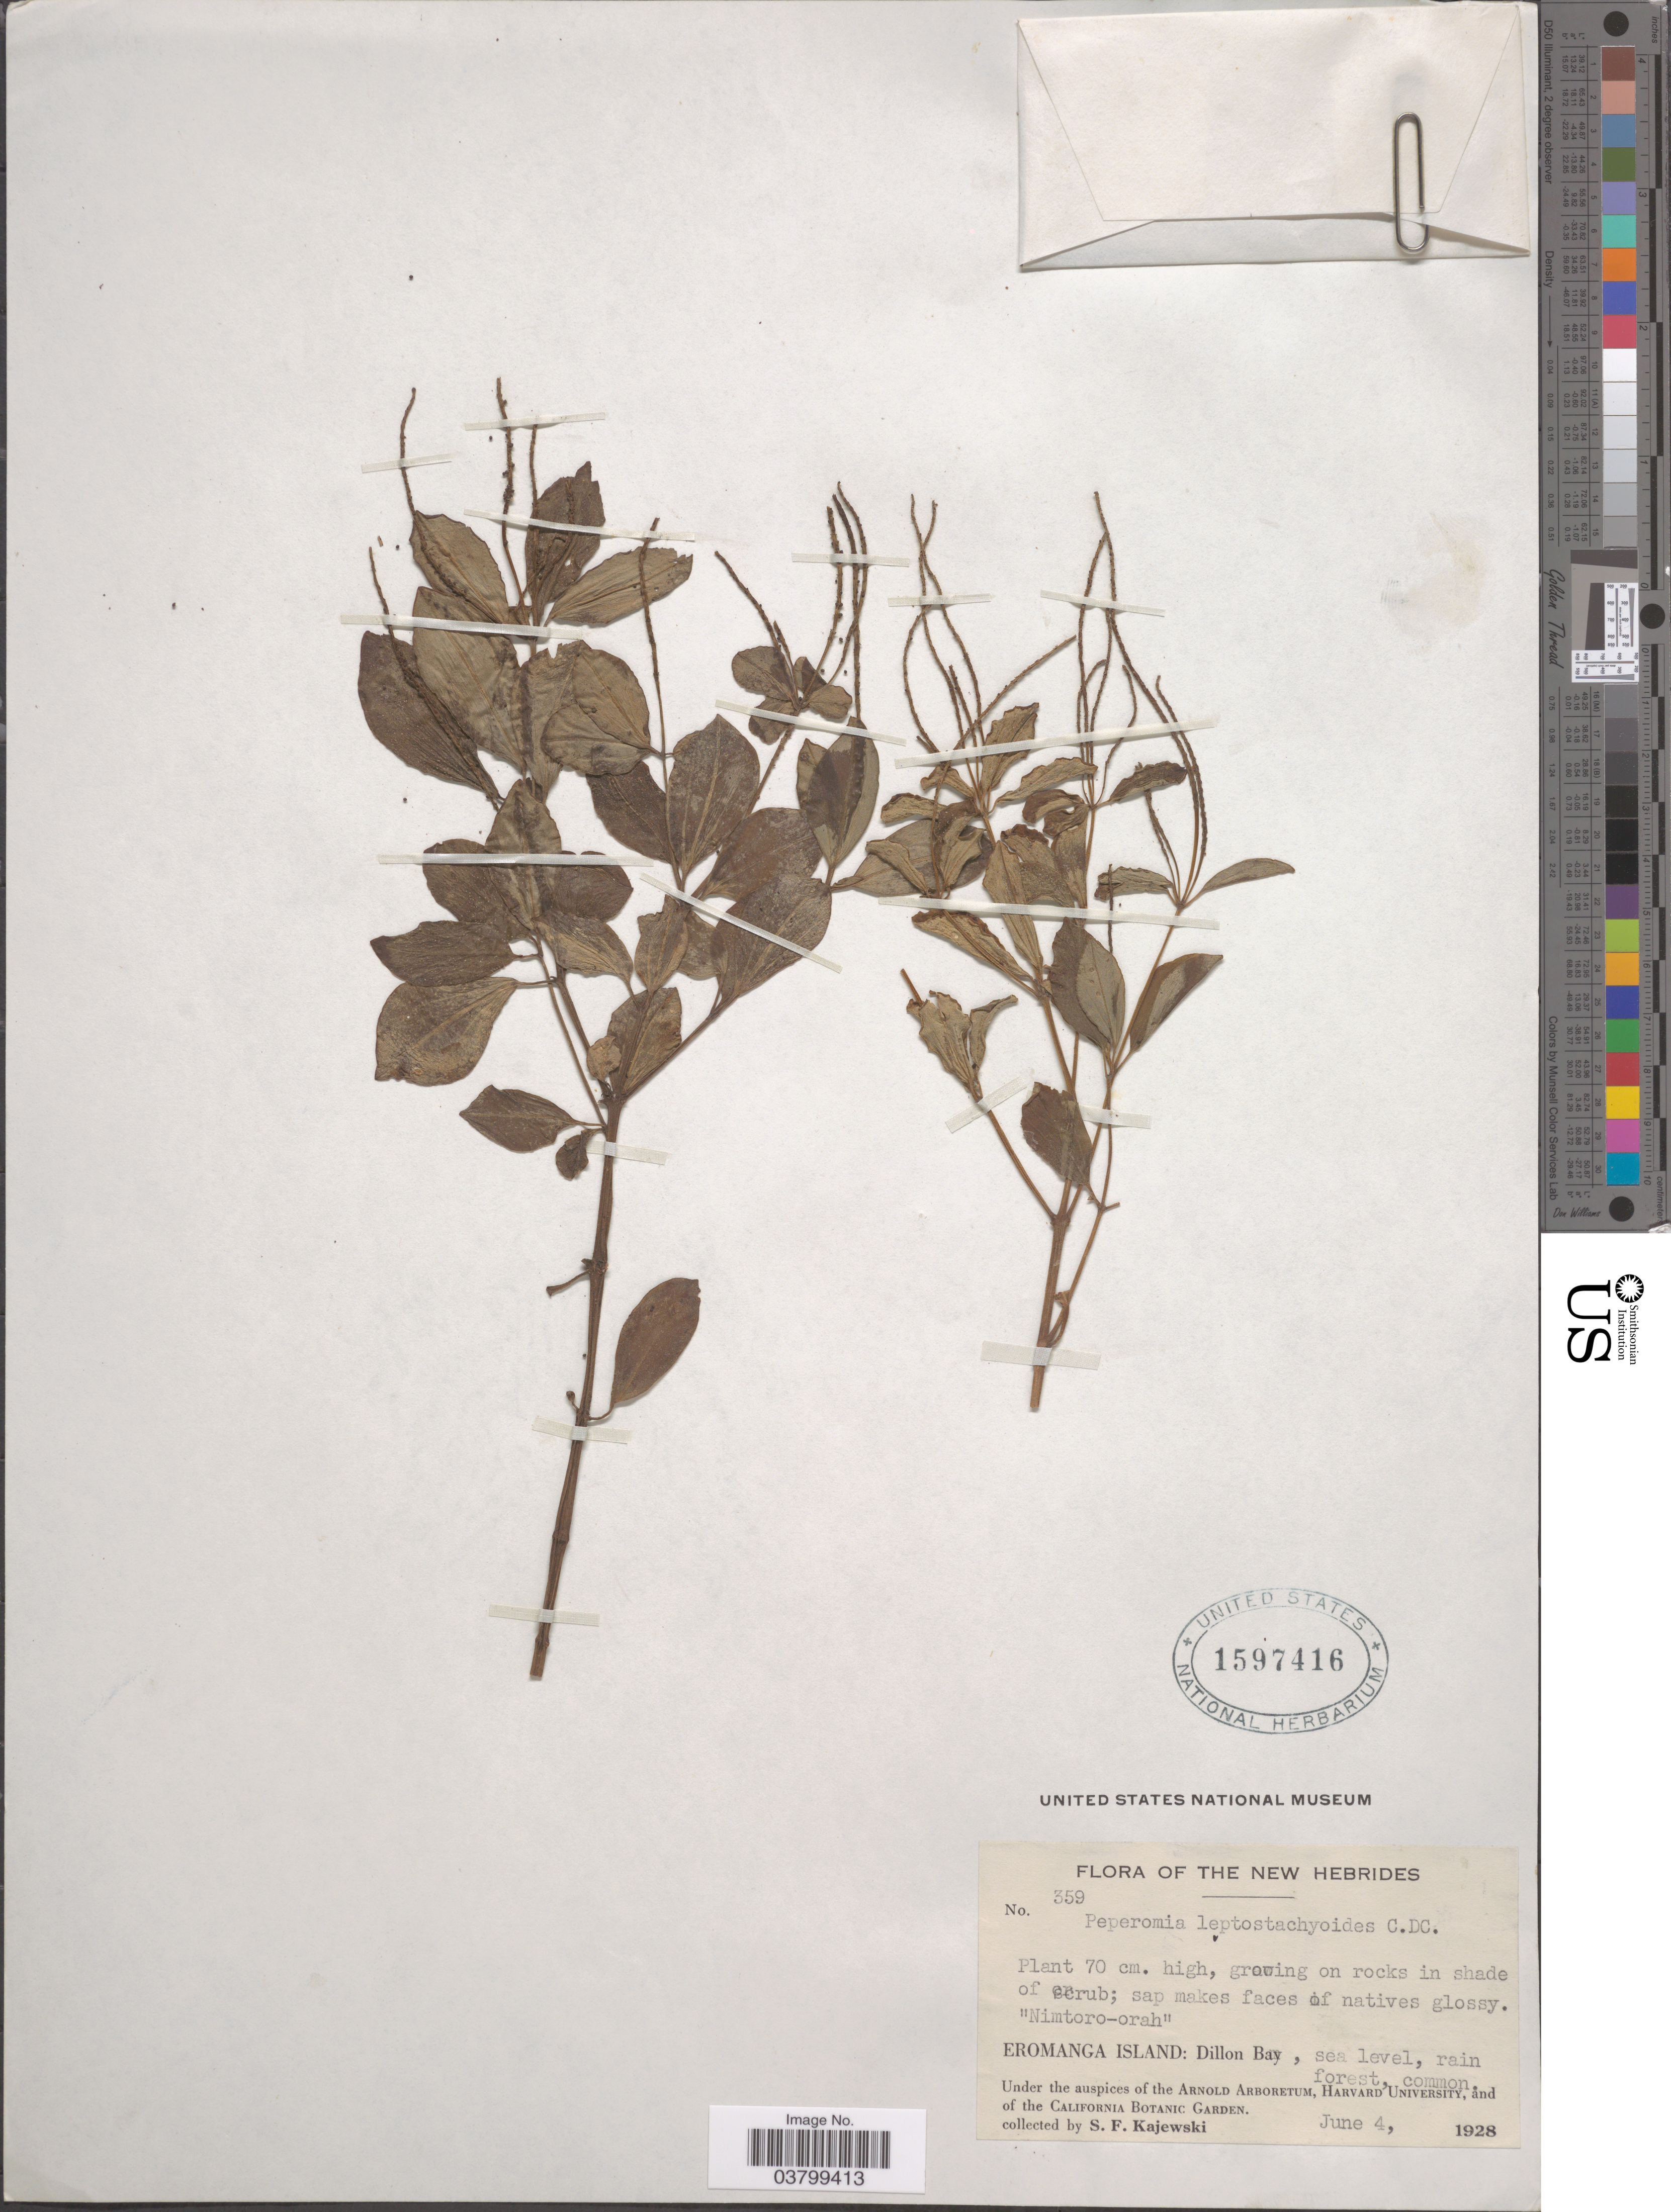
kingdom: Plantae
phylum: Tracheophyta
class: Magnoliopsida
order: Piperales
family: Piperaceae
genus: Peperomia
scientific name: Peperomia leptostachyoides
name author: C. DC.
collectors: S. Kajewski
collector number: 359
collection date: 1928-06-04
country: Vanuatu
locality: New Hebrides. Eromanga Island: Dillon Bay, rainforest.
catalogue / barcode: US 1597416